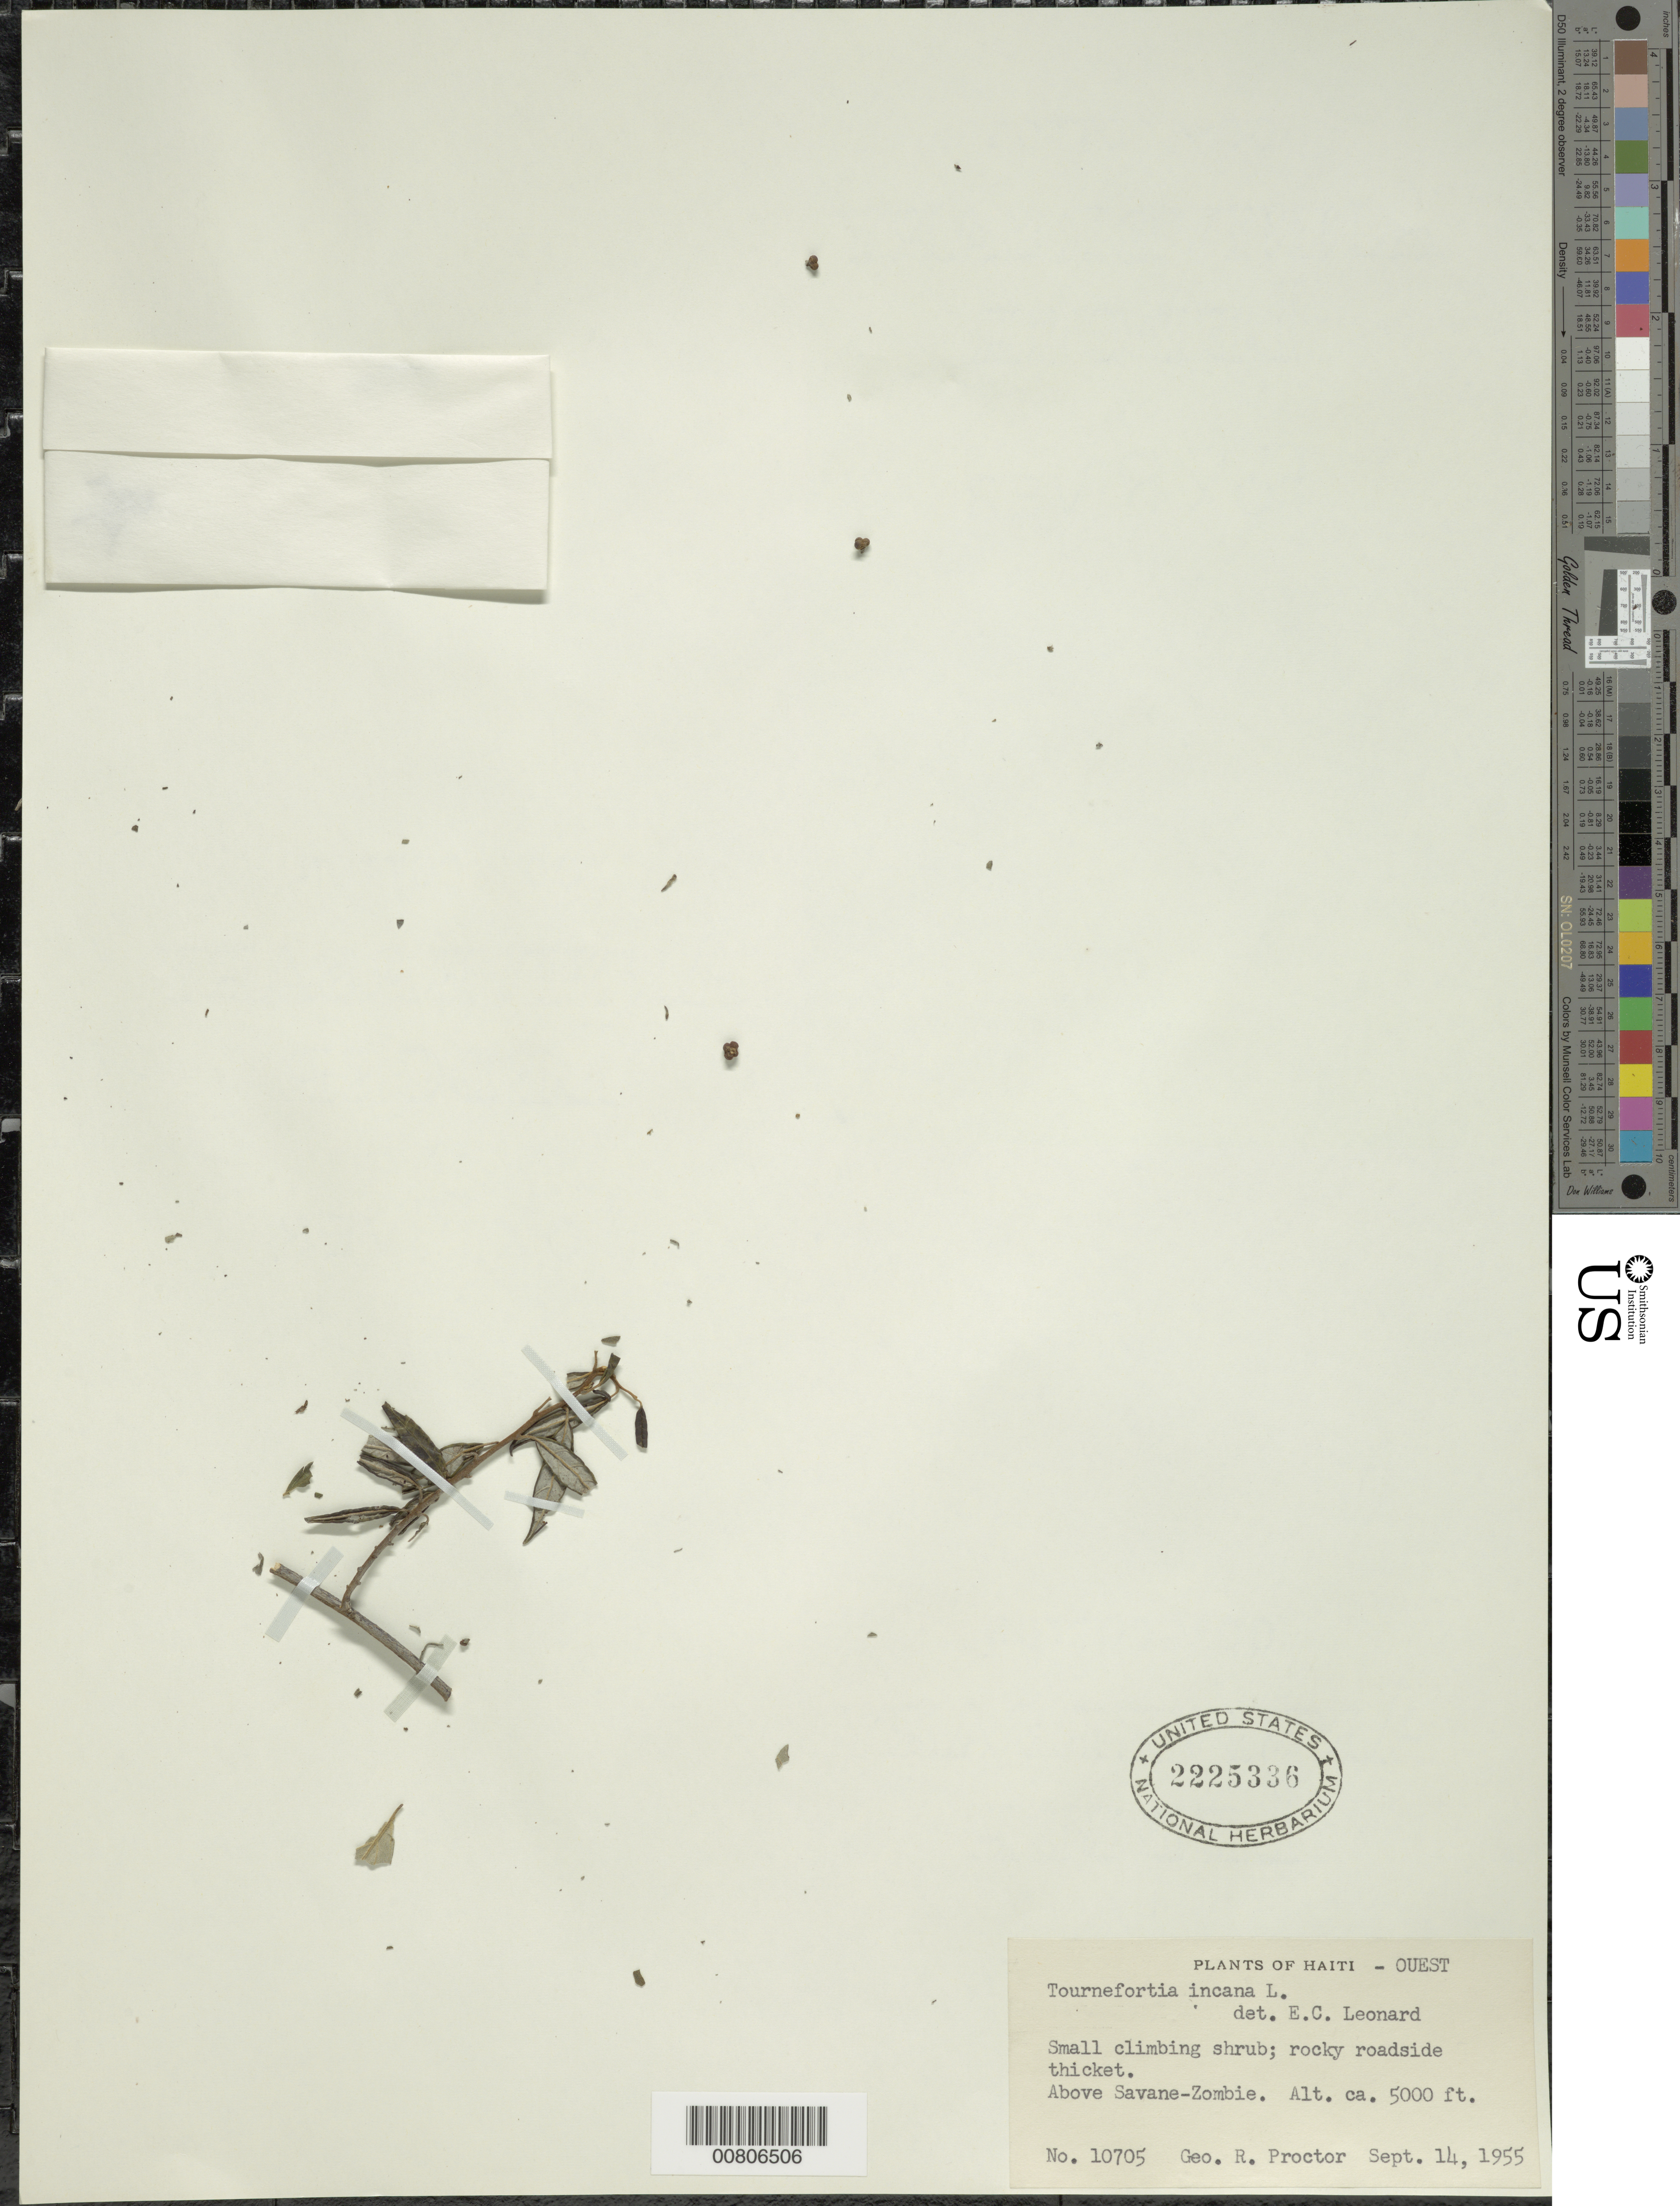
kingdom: Plantae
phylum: Tracheophyta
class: Magnoliopsida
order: Boraginales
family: Heliotropiaceae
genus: Tournefortia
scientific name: Tournefortia incana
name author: Lam.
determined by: Leonard, Emery C., (US)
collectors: G. R. Proctor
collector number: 10705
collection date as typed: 14 Sep 1955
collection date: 1955-09-14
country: Haiti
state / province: Ouest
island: Hispaniola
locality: Savane-Zombie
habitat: Rocky roadside thicket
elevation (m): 1524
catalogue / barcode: US 2225336